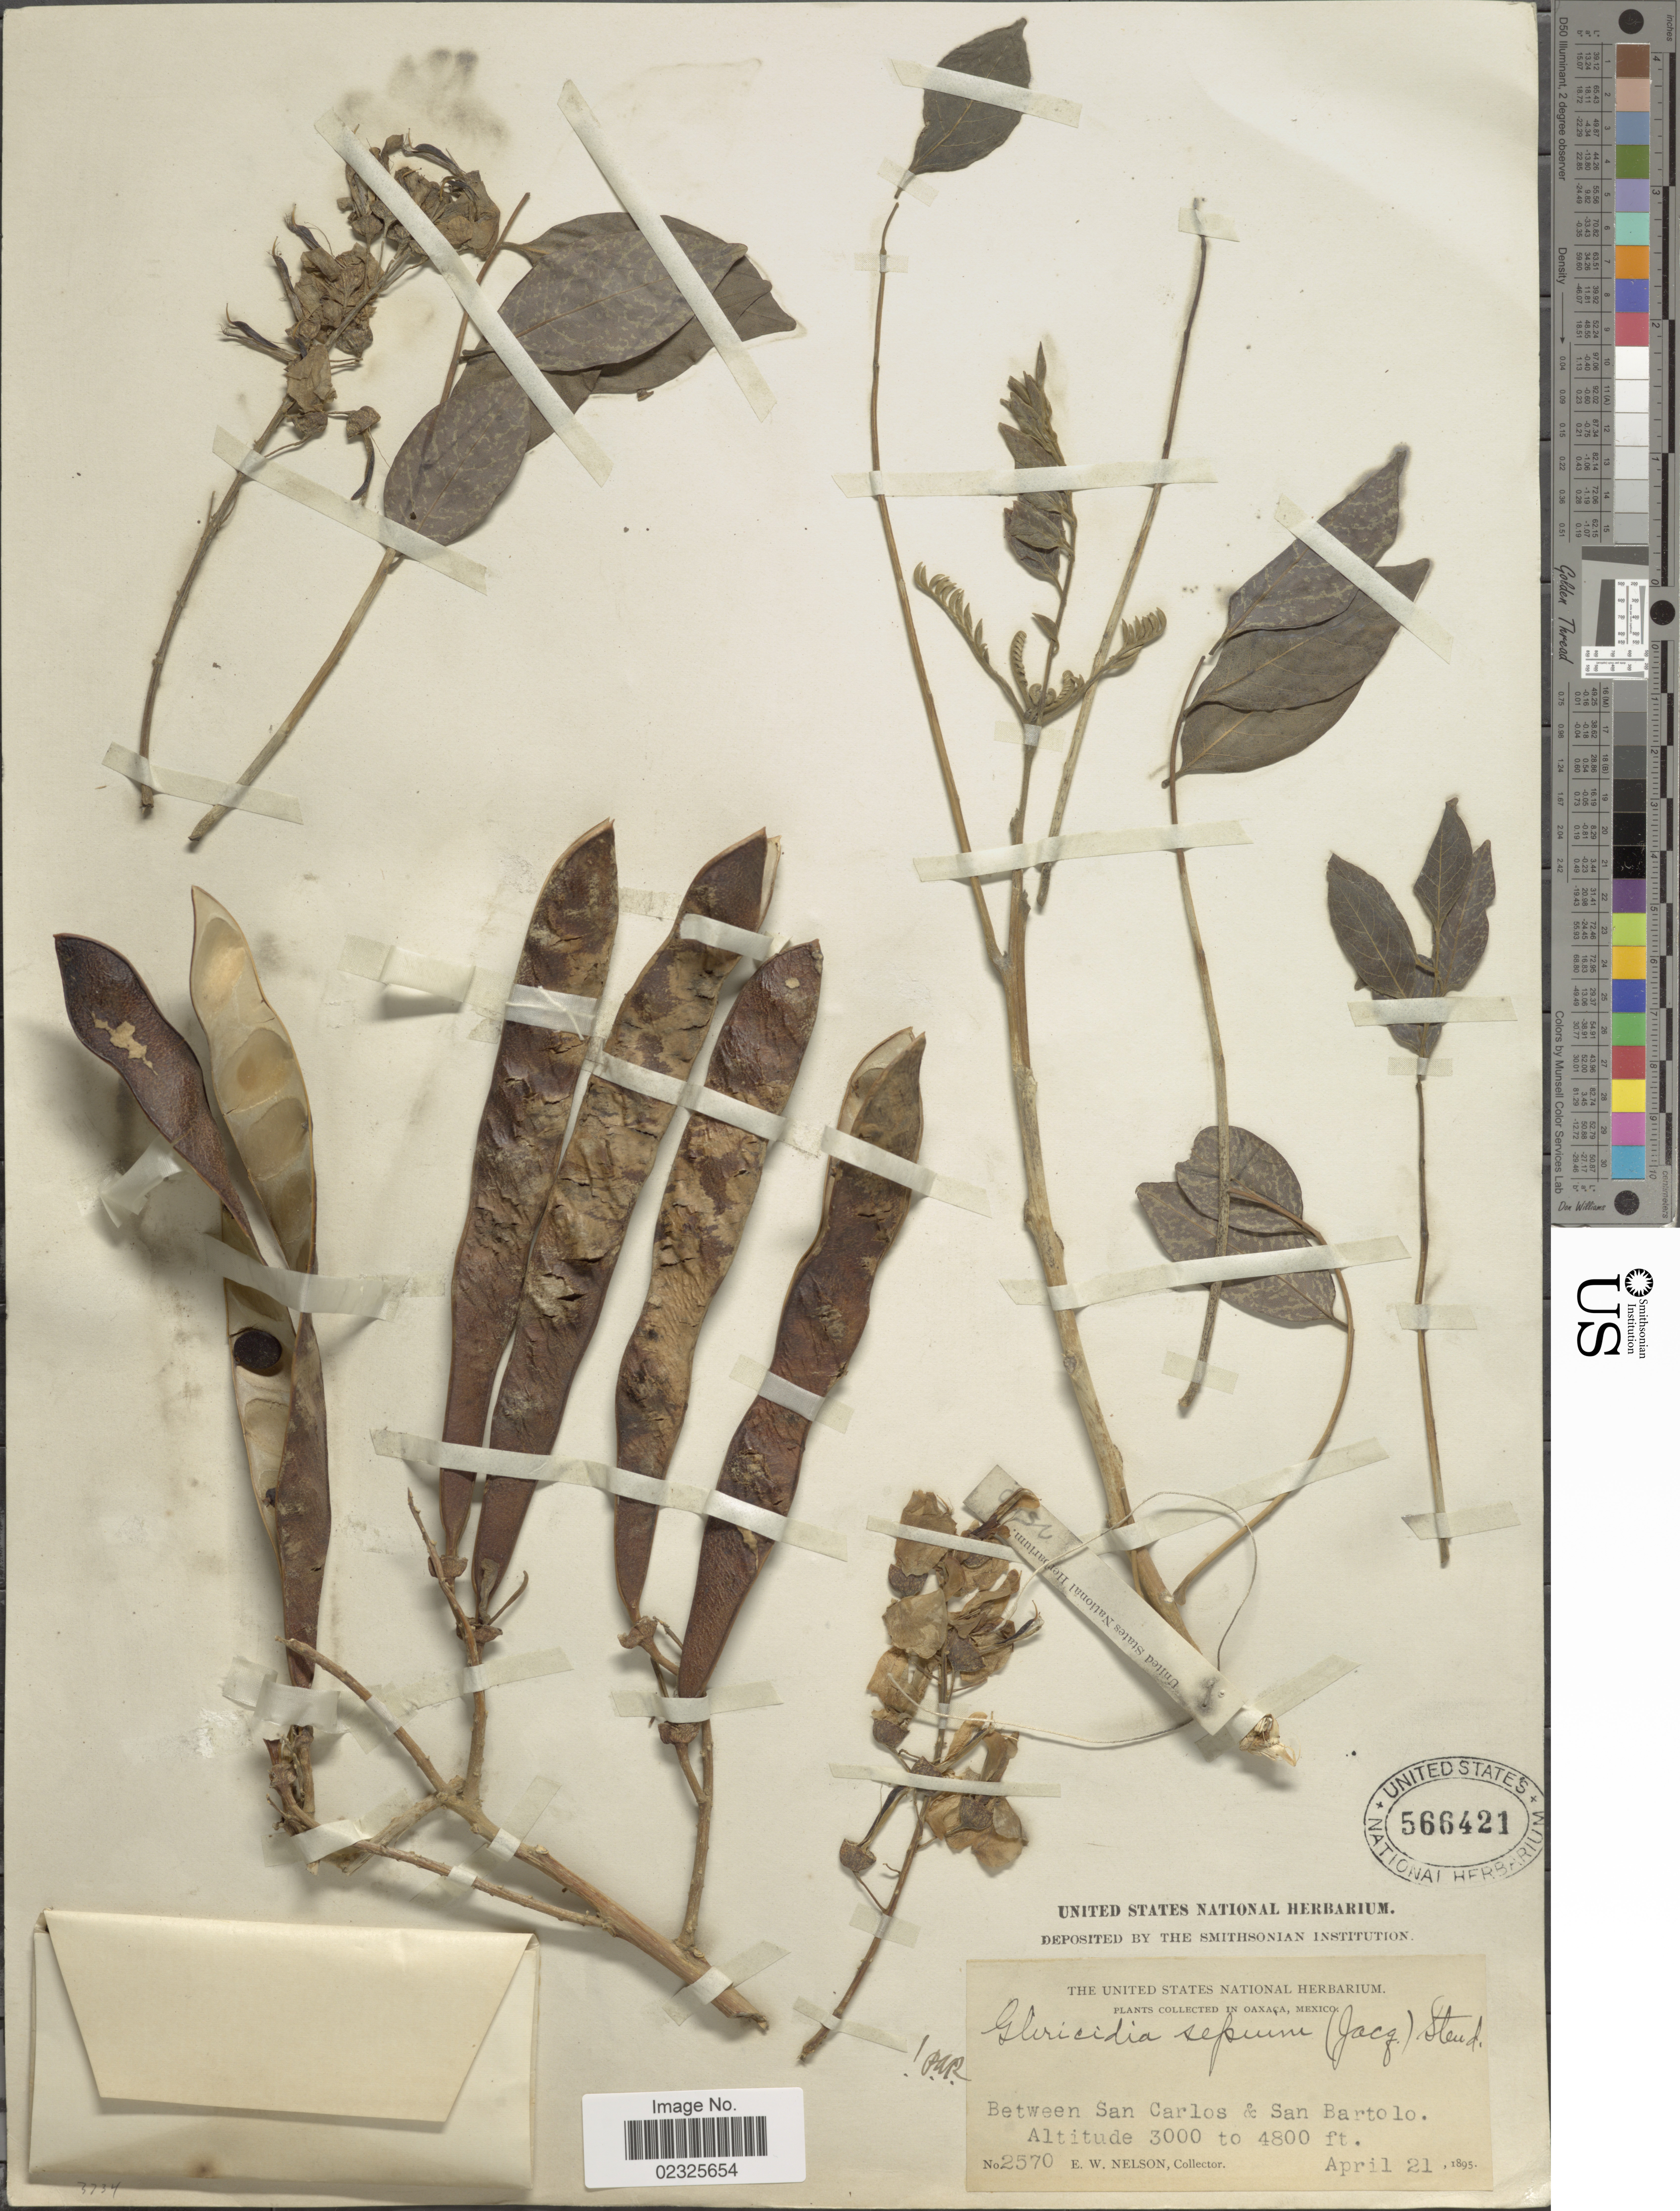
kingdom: Plantae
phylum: Tracheophyta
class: Magnoliopsida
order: Fabales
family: Fabaceae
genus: Gliricidia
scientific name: Gliricidia sepium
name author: (Jacq.) Kunth ex Walp.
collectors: E. W. Nelson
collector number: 2570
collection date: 1895-04-21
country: Mexico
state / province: Oaxaca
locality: Between San Carlos & San Bartolo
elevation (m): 914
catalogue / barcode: US 566421